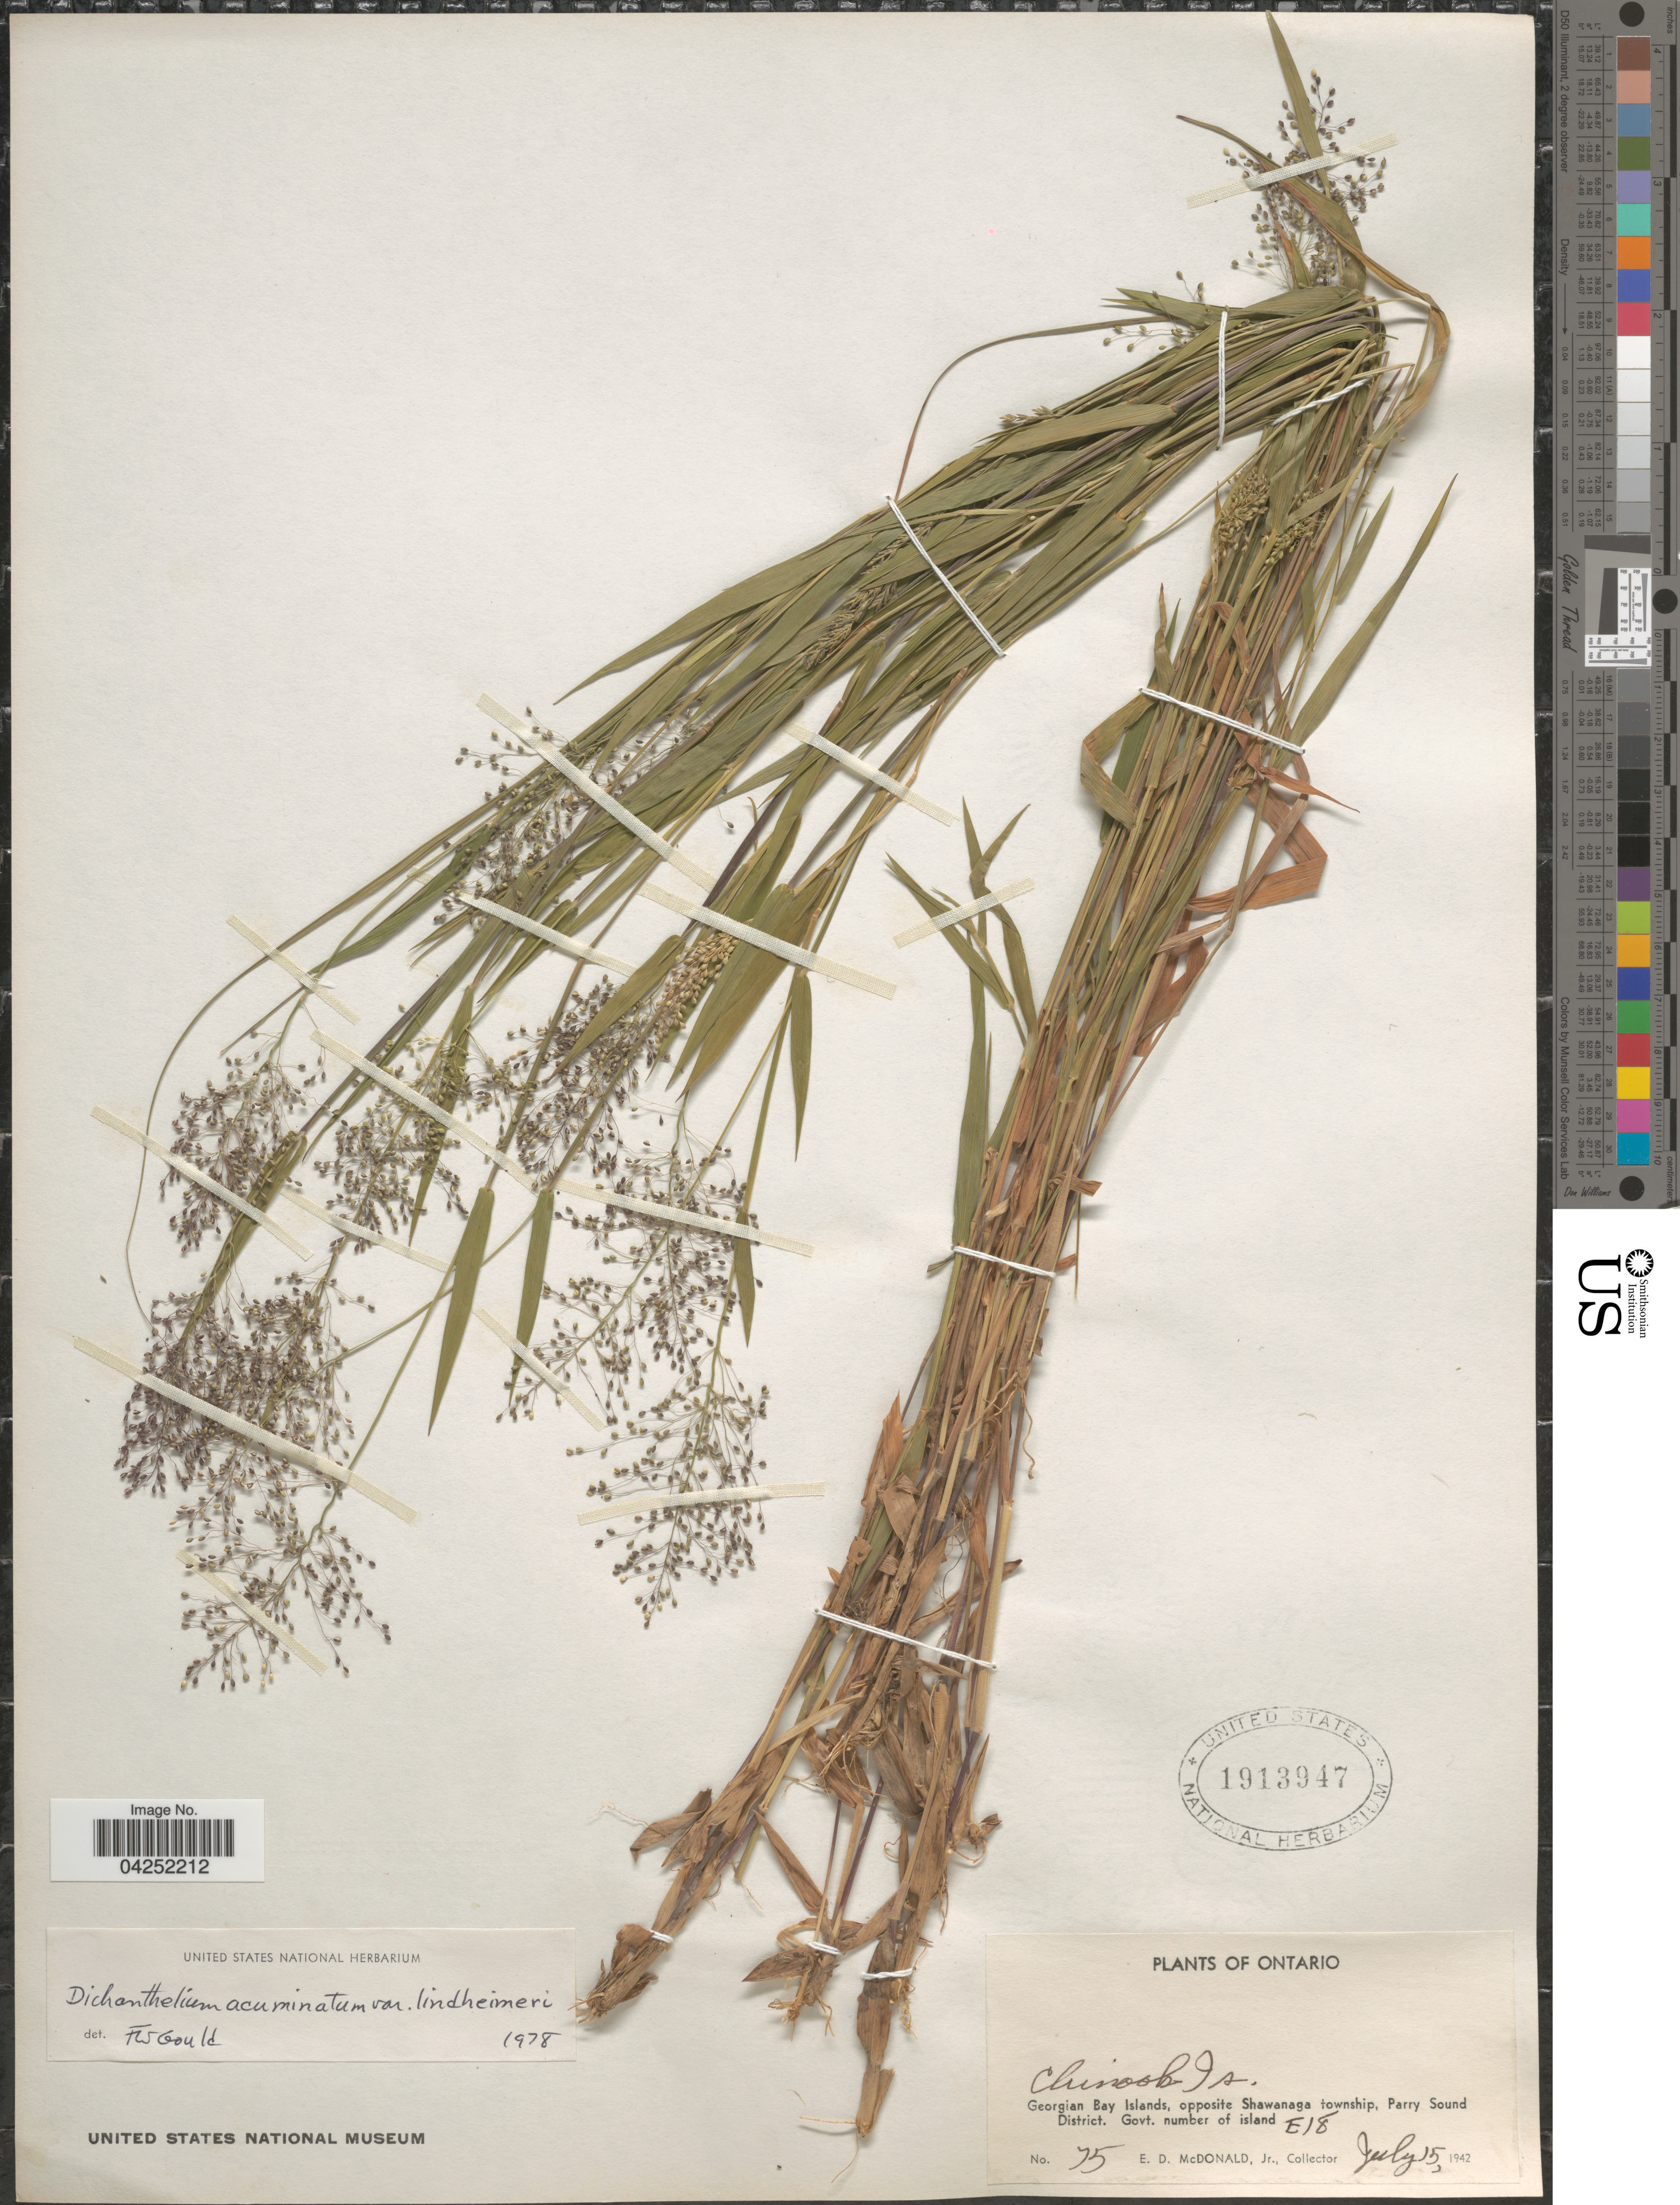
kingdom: Plantae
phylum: Tracheophyta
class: Liliopsida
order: Poales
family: Poaceae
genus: Dichanthelium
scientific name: Dichanthelium acuminatum var. lindheimeri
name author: (Nash) Gould & C.A. Clark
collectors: E. D. McDonald Jr.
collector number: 75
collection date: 1942-07-15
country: Canada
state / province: Ontario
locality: Chinoob Is. Georgian Bay Islands, opposite Shawanaga township, Parry Sound District. Govt. number of island E18.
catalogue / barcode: US 1913947